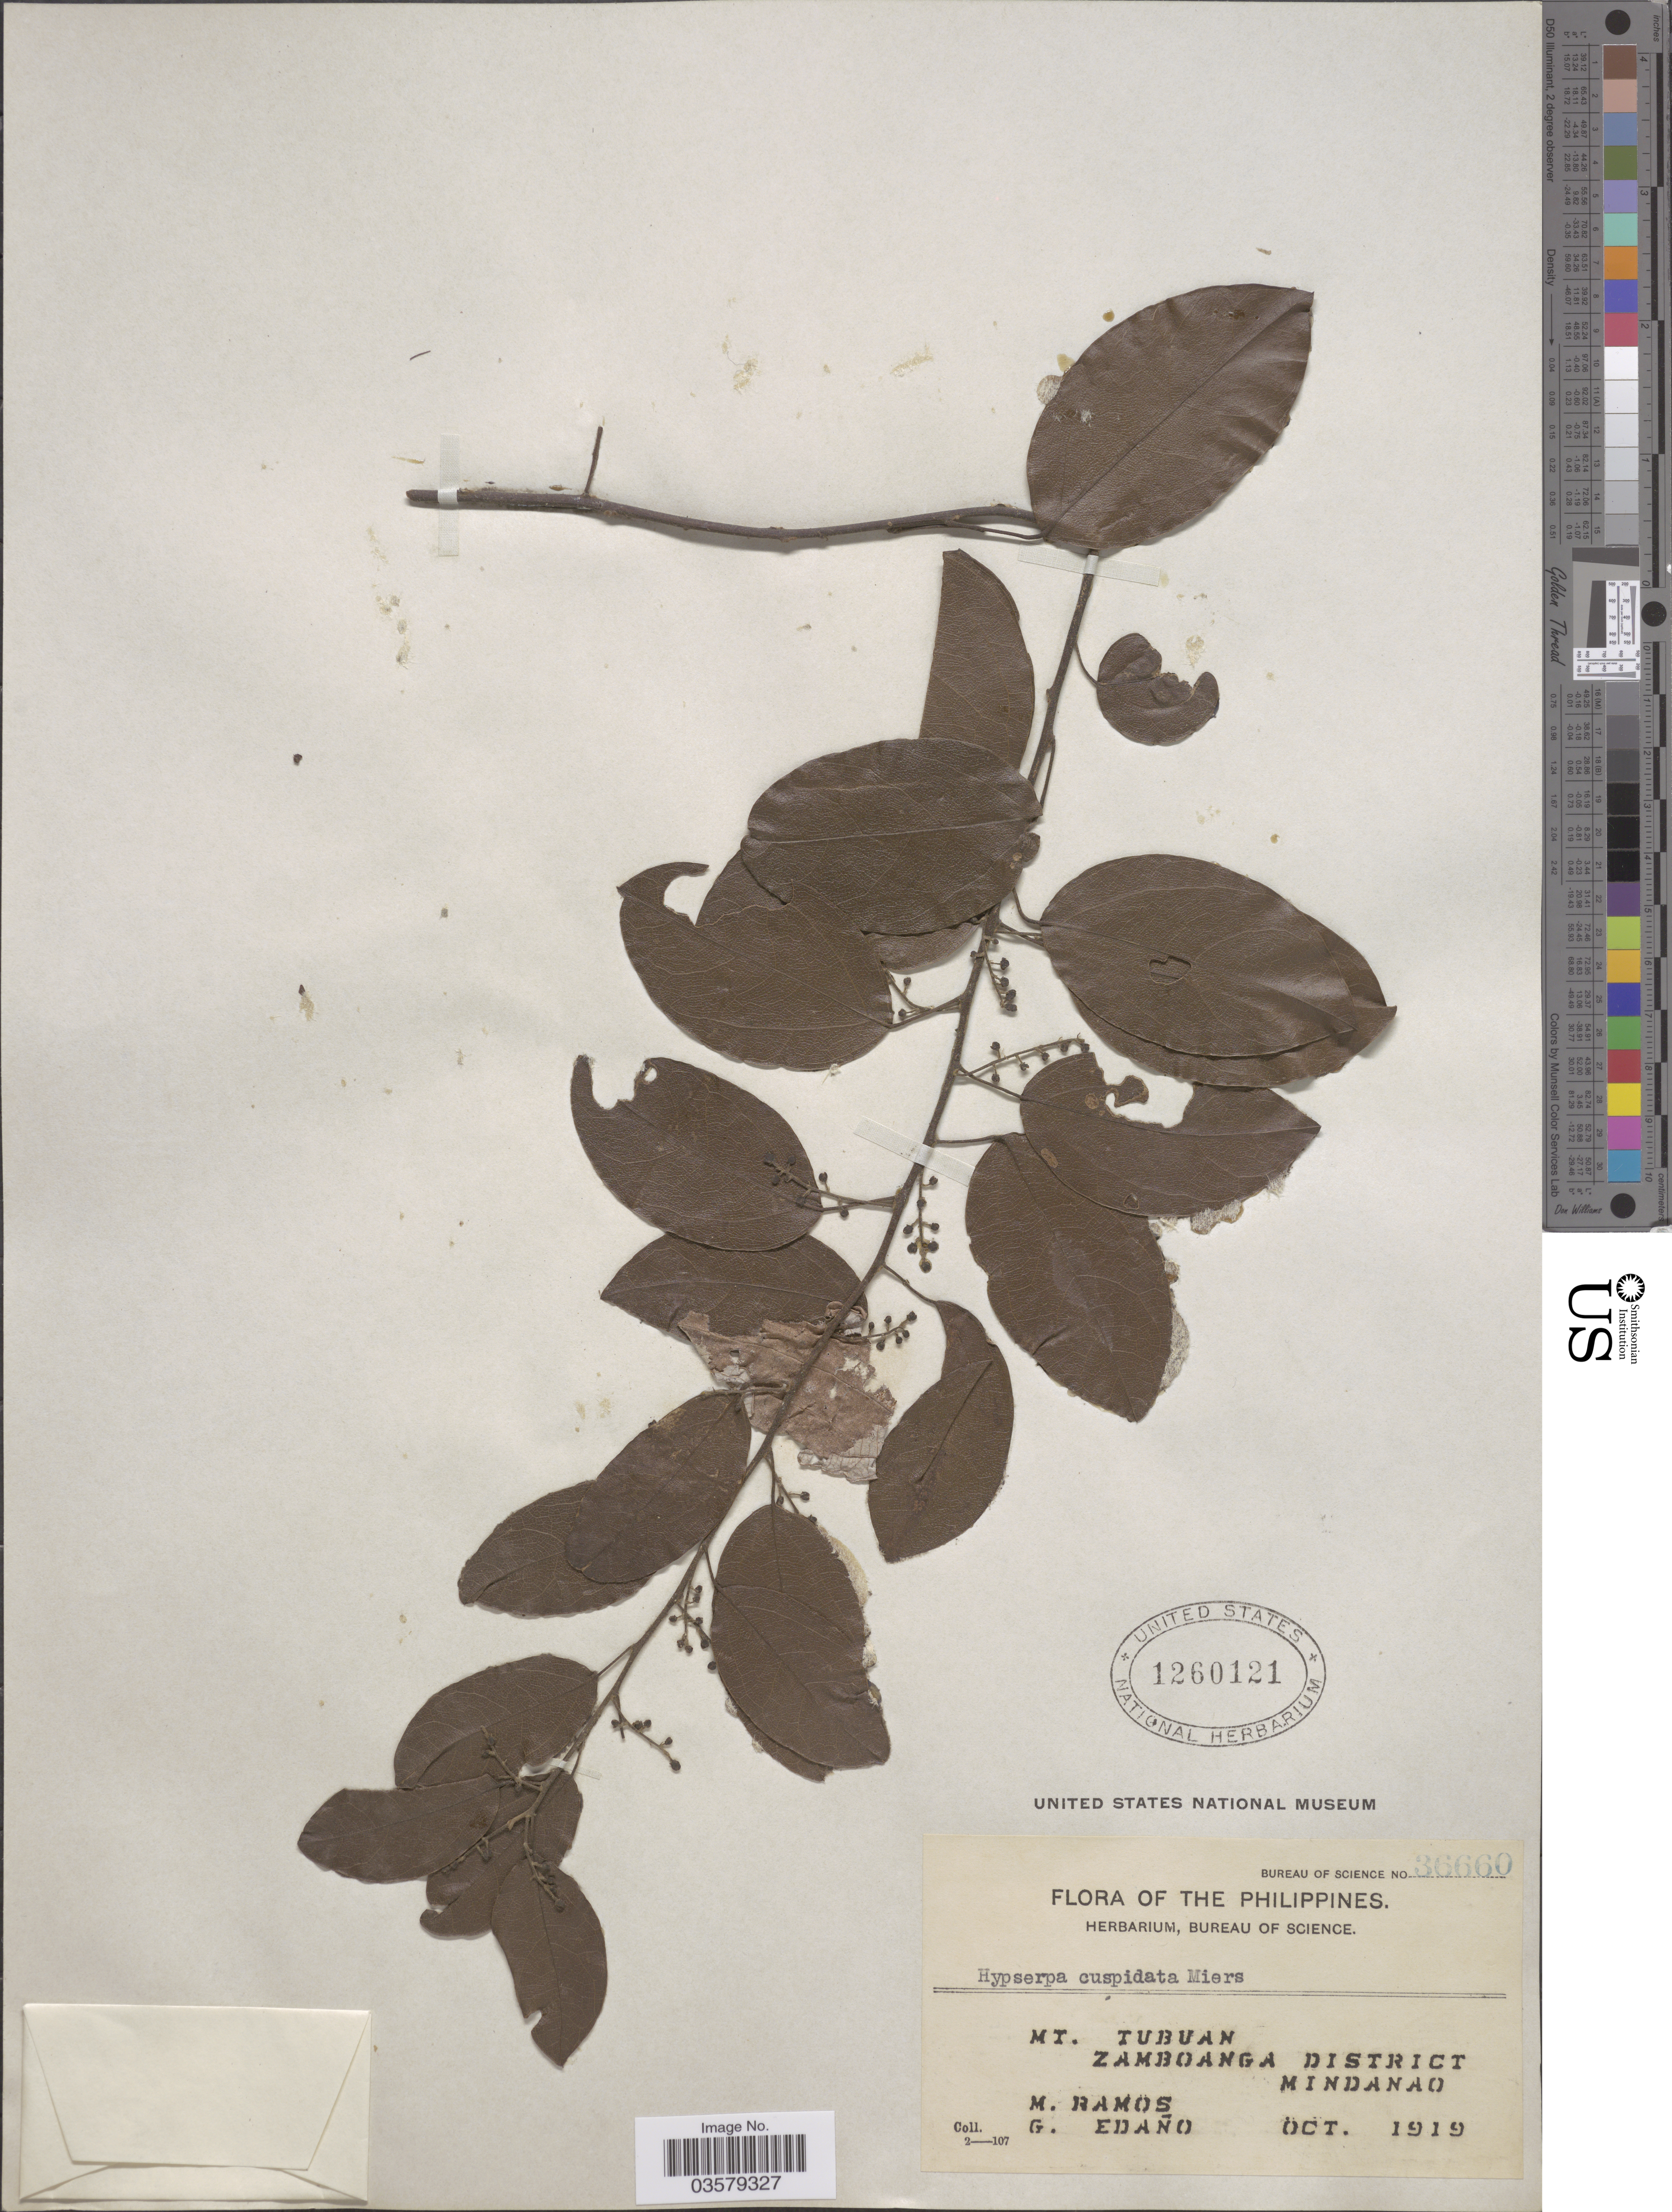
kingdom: Plantae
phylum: Tracheophyta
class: Magnoliopsida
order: Ranunculales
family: Menispermaceae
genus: Hypserpa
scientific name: Hypserpa nitida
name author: Miers ex Benth.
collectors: M. Ramos & G. Edaño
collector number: Bureau of Science 36660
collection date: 1919-10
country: Philippines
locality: Mt. Tubuan, Zamboanga District, Mindanao.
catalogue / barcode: US 1260121